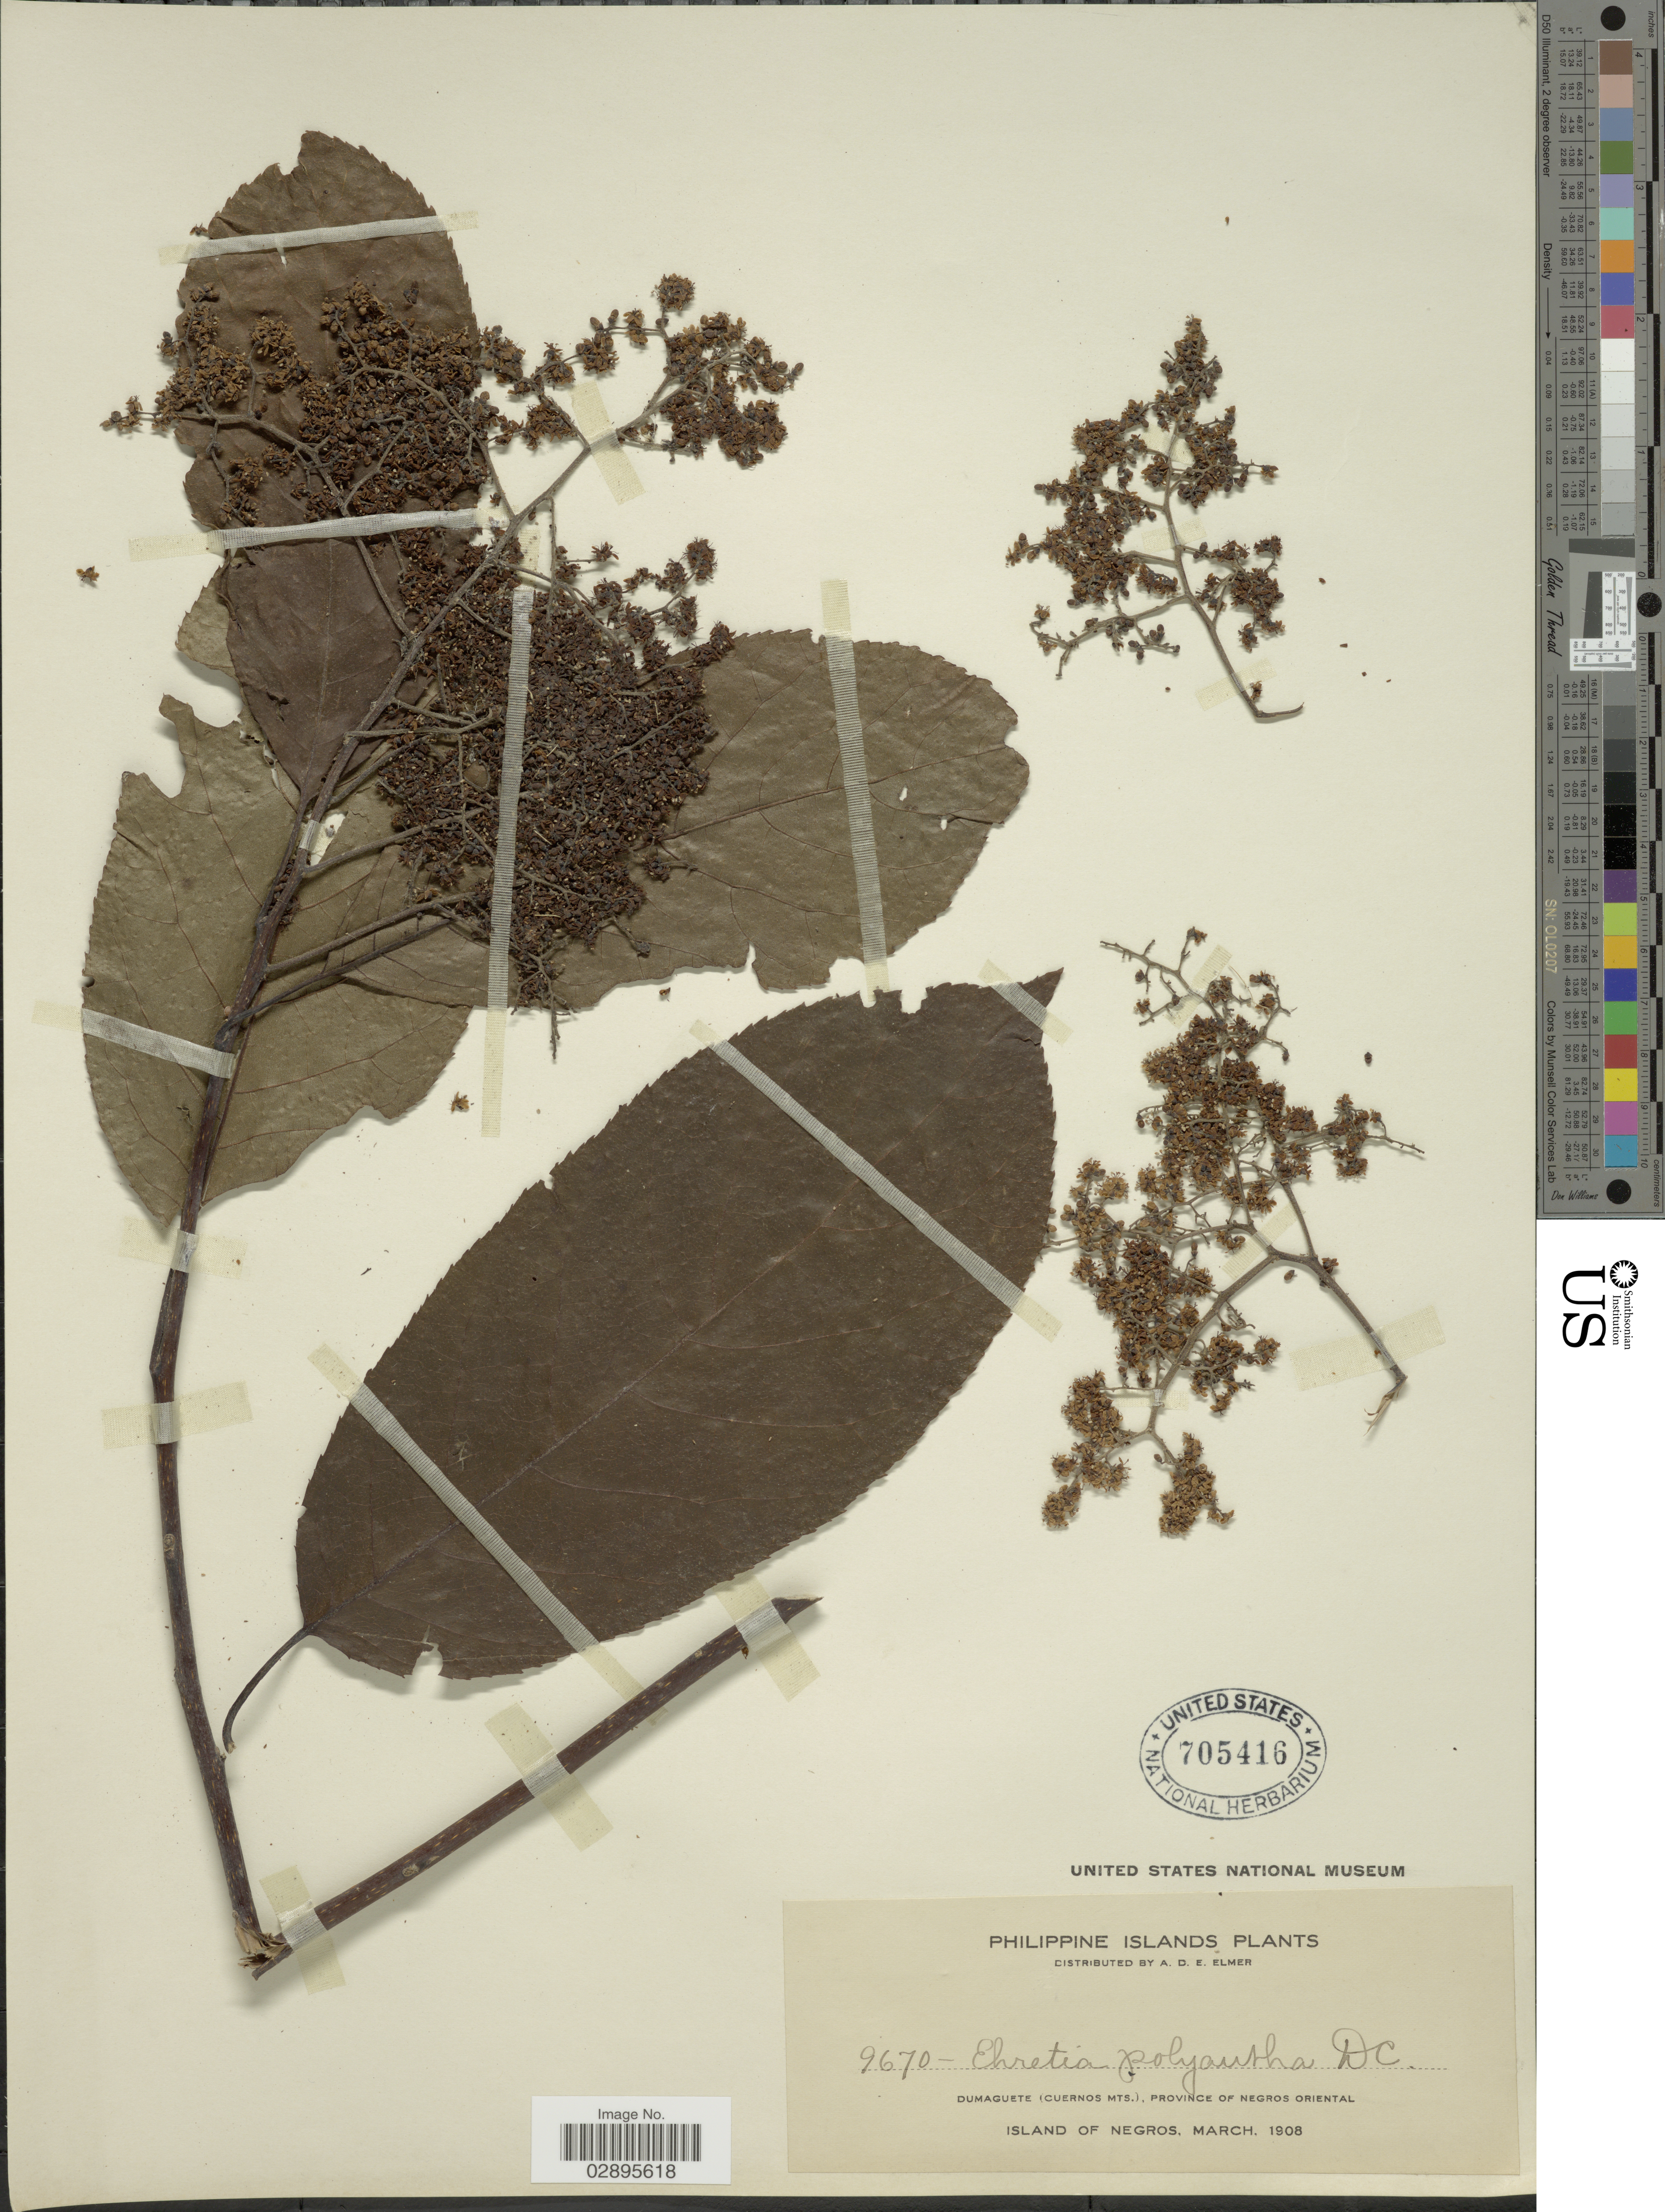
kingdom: Plantae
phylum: Tracheophyta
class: Magnoliopsida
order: Boraginales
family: Ehretiaceae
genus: Ehretia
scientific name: Ehretia polyantha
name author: A. DC.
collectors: A. D. E. Elmer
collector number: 9670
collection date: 1908-03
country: Philippines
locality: Philippine Islands. Dumaguete (Cuernos Mts.), Province of Negros Oriental. Island of Negros.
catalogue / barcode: US 705416